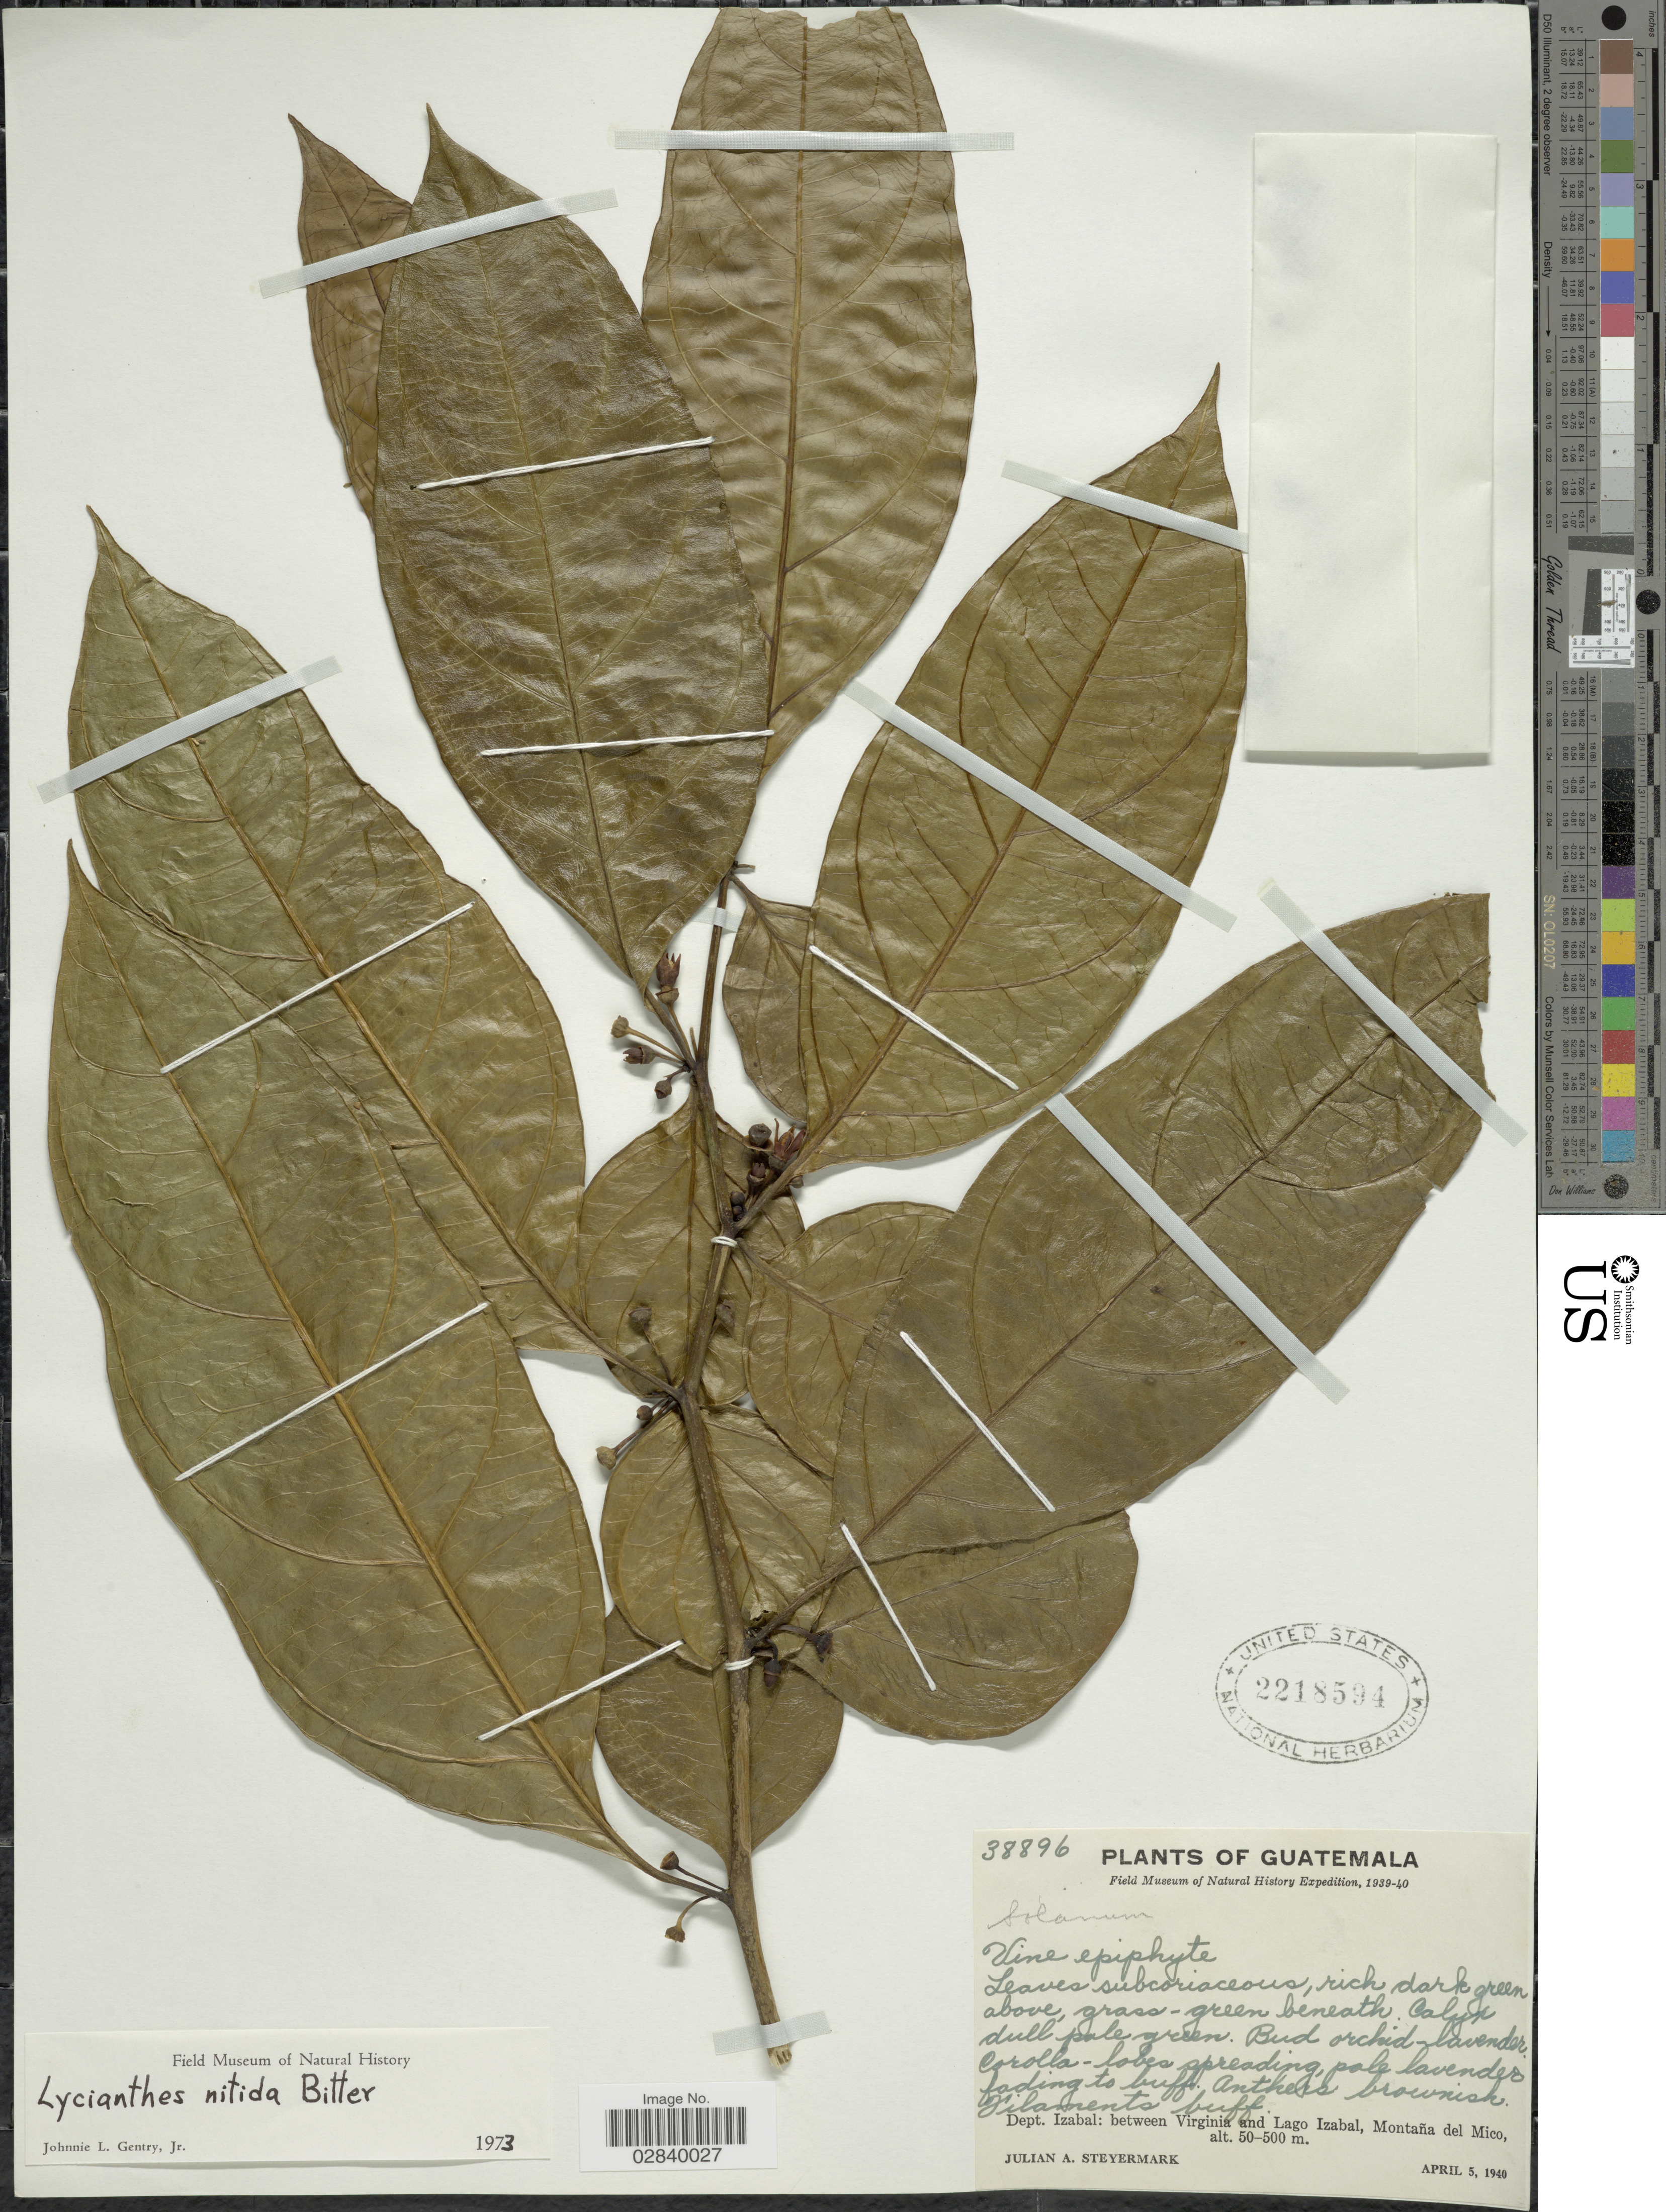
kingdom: Plantae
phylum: Tracheophyta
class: Magnoliopsida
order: Solanales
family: Solanaceae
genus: Lycianthes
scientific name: Lycianthes nitida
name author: Bitter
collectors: J. Steyermark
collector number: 38896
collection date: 1940-04-05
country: Guatemala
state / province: Izabal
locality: Dept. Izabal: between Virginia and Lago Izabal, Montaña del Mico.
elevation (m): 50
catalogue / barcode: US 2218594